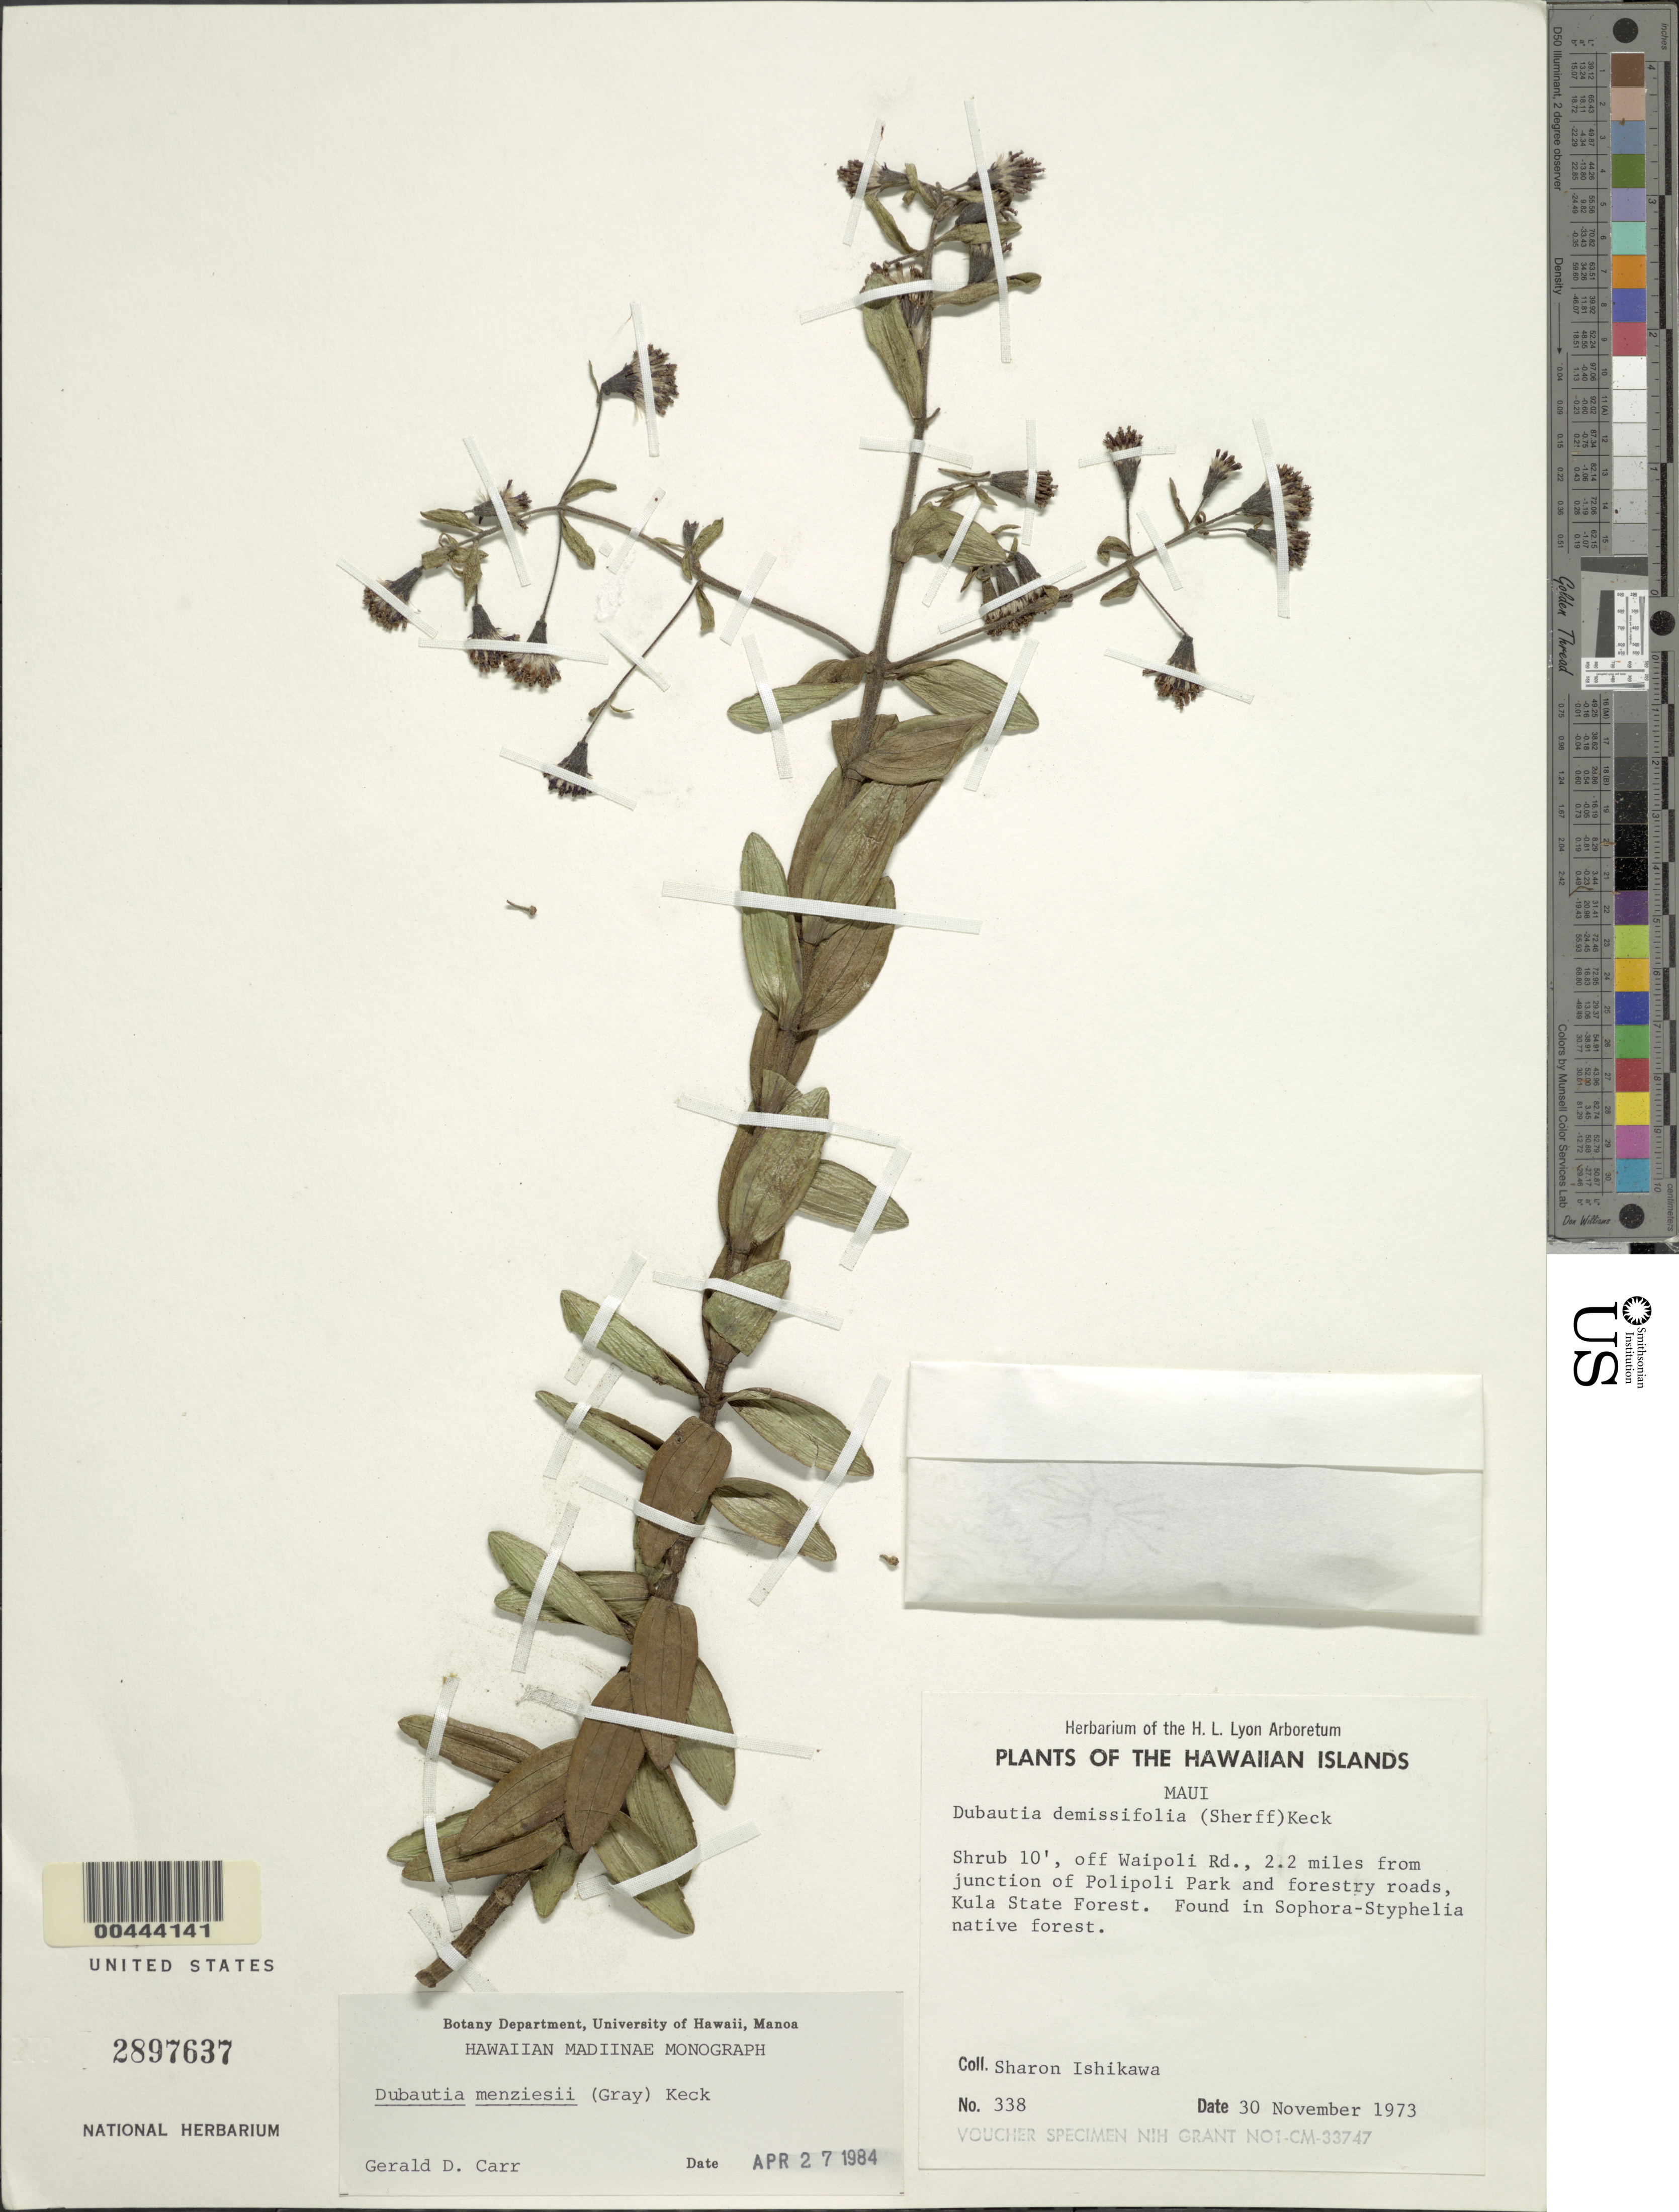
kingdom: Plantae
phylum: Tracheophyta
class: Magnoliopsida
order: Asterales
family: Asteraceae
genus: Dubautia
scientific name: Dubautia menziesii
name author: (A. Gray) D.D. Keck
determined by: Carr, G. D.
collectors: S. S. Ishikawa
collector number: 338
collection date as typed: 30 Nov 1973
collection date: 1973-11-30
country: United States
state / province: Hawaii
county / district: Maui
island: Maui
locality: Off Waipoli Rd., 2.2 mi from junction of Polipoli Park and forestry roads, Kula State Forest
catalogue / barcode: US 2897637